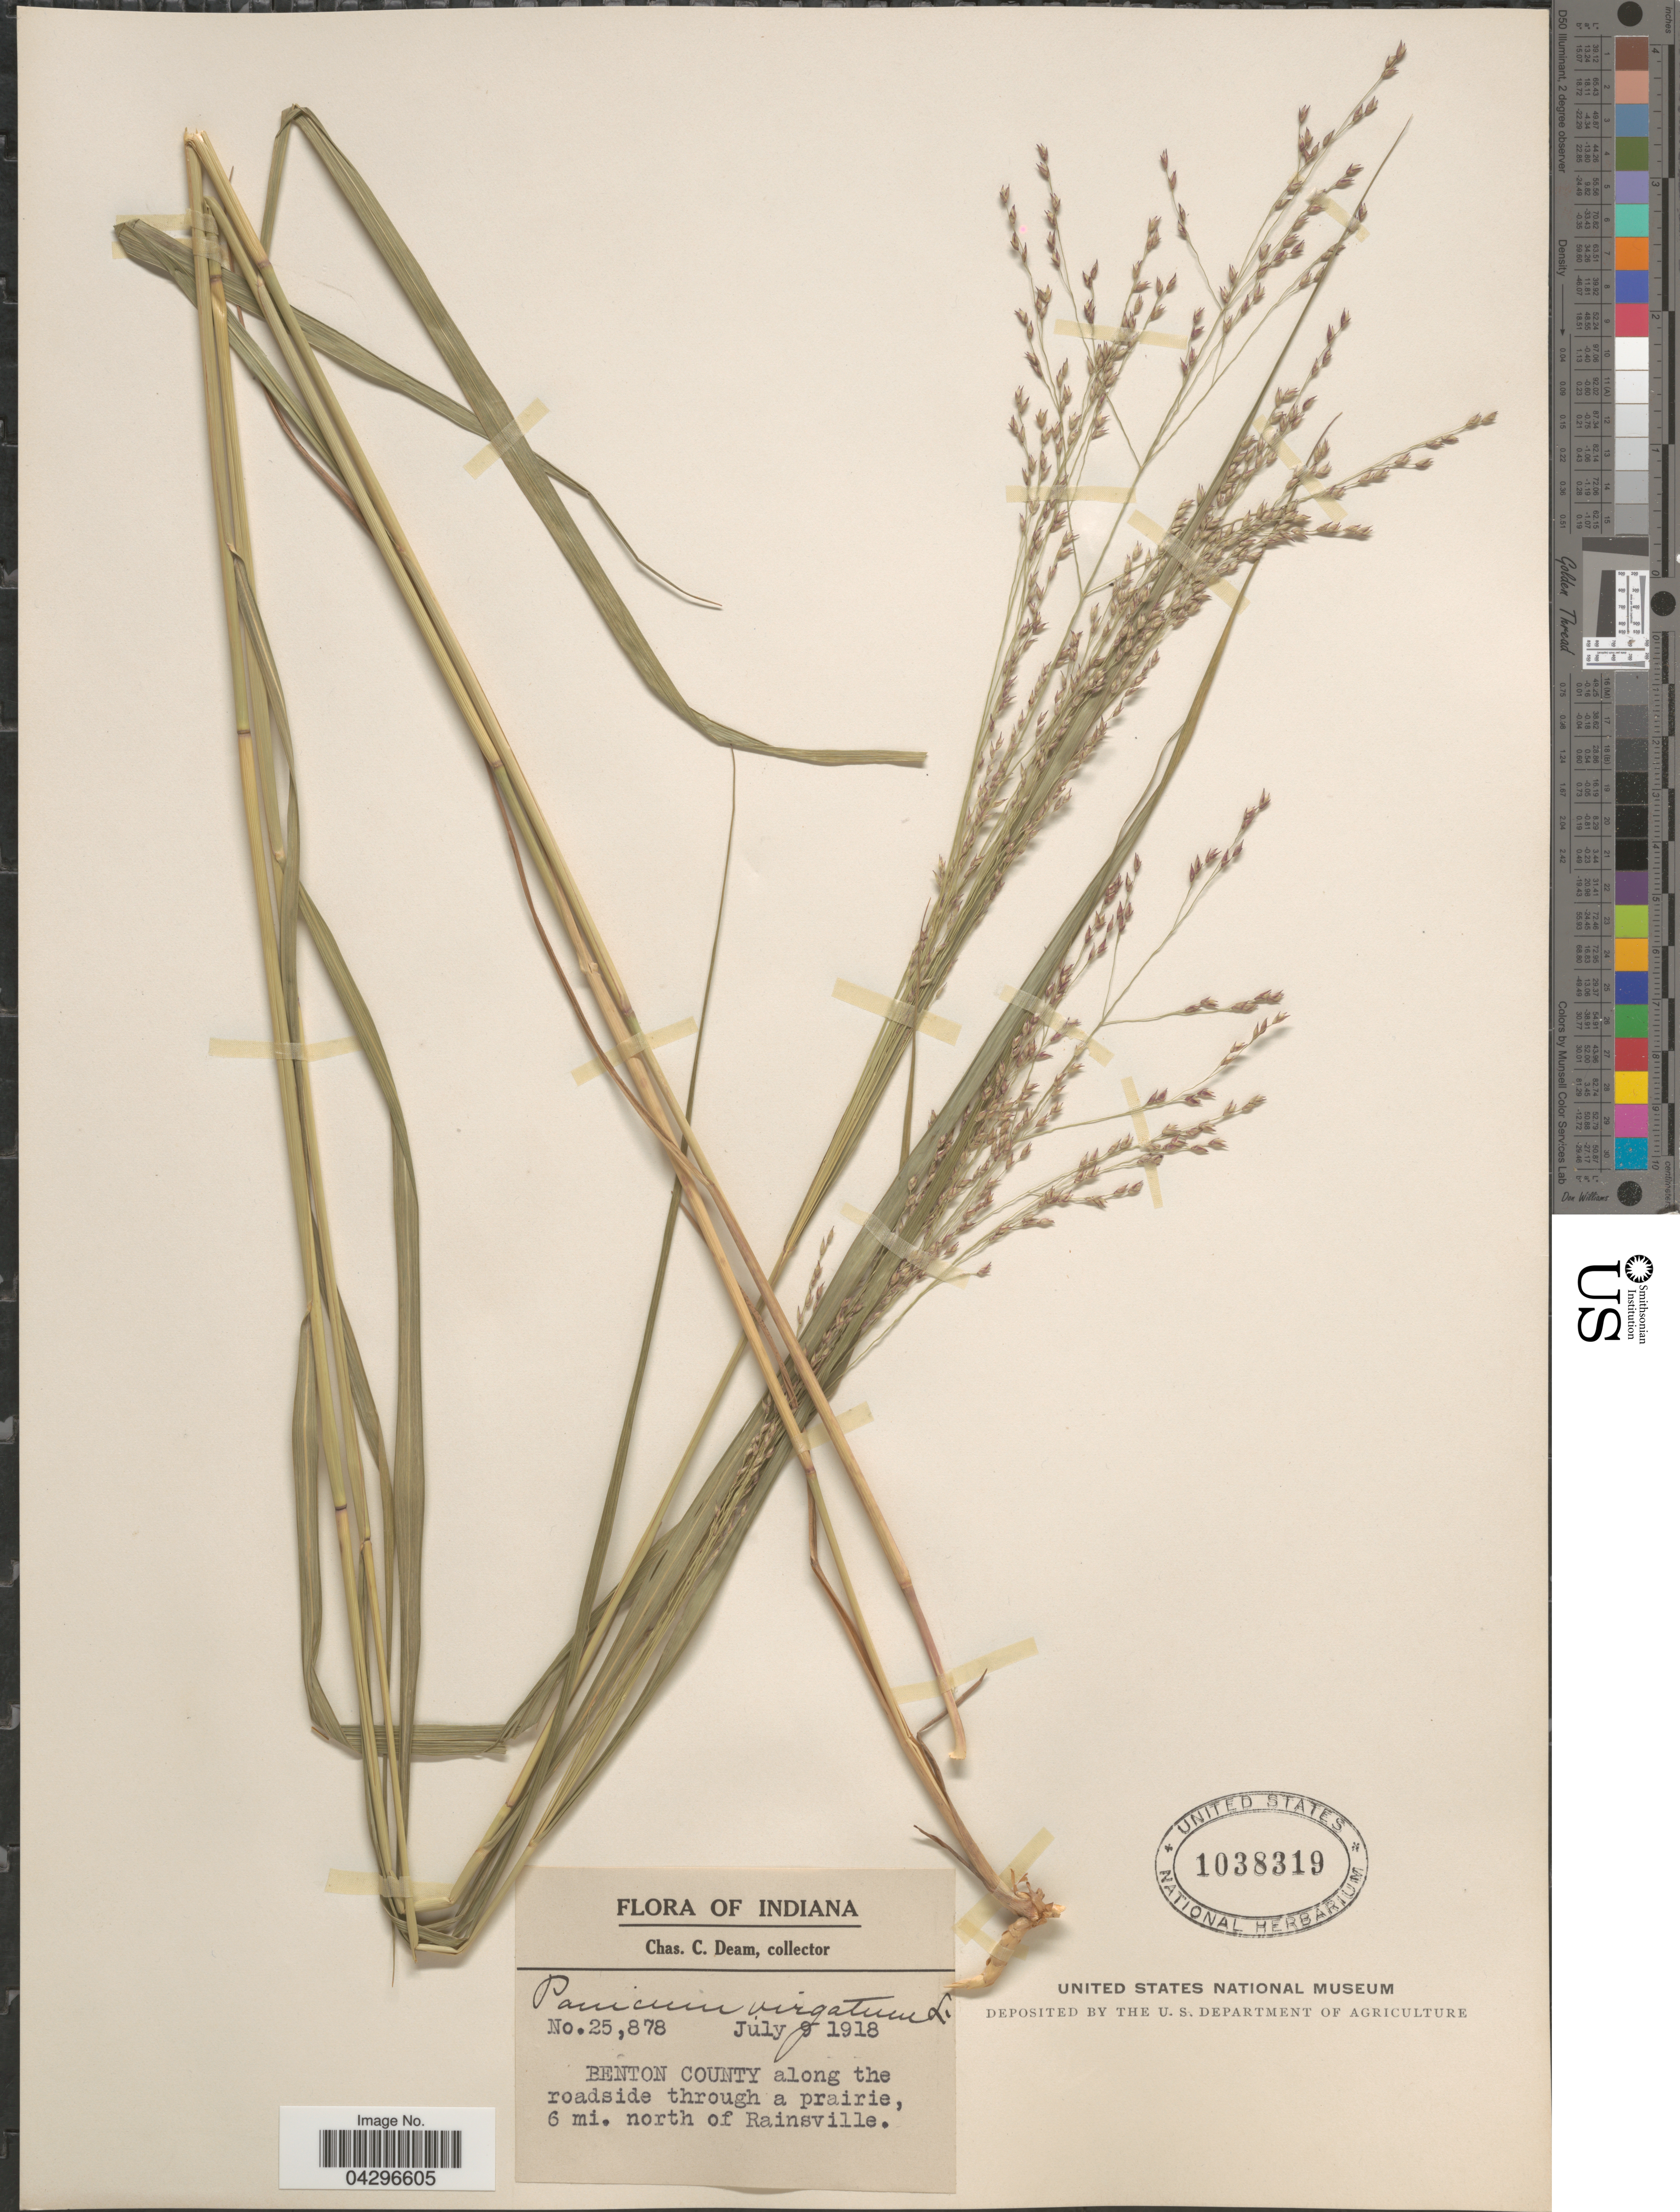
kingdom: Plantae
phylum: Tracheophyta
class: Liliopsida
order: Poales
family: Poaceae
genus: Panicum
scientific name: Panicum virgatum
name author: L.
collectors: C. C. Deam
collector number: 25,878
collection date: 1918-07-09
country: United States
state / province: Indiana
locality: Benton County along the roadside through a prairie, 6 mi. north of Rainsville.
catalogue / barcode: US 1038319